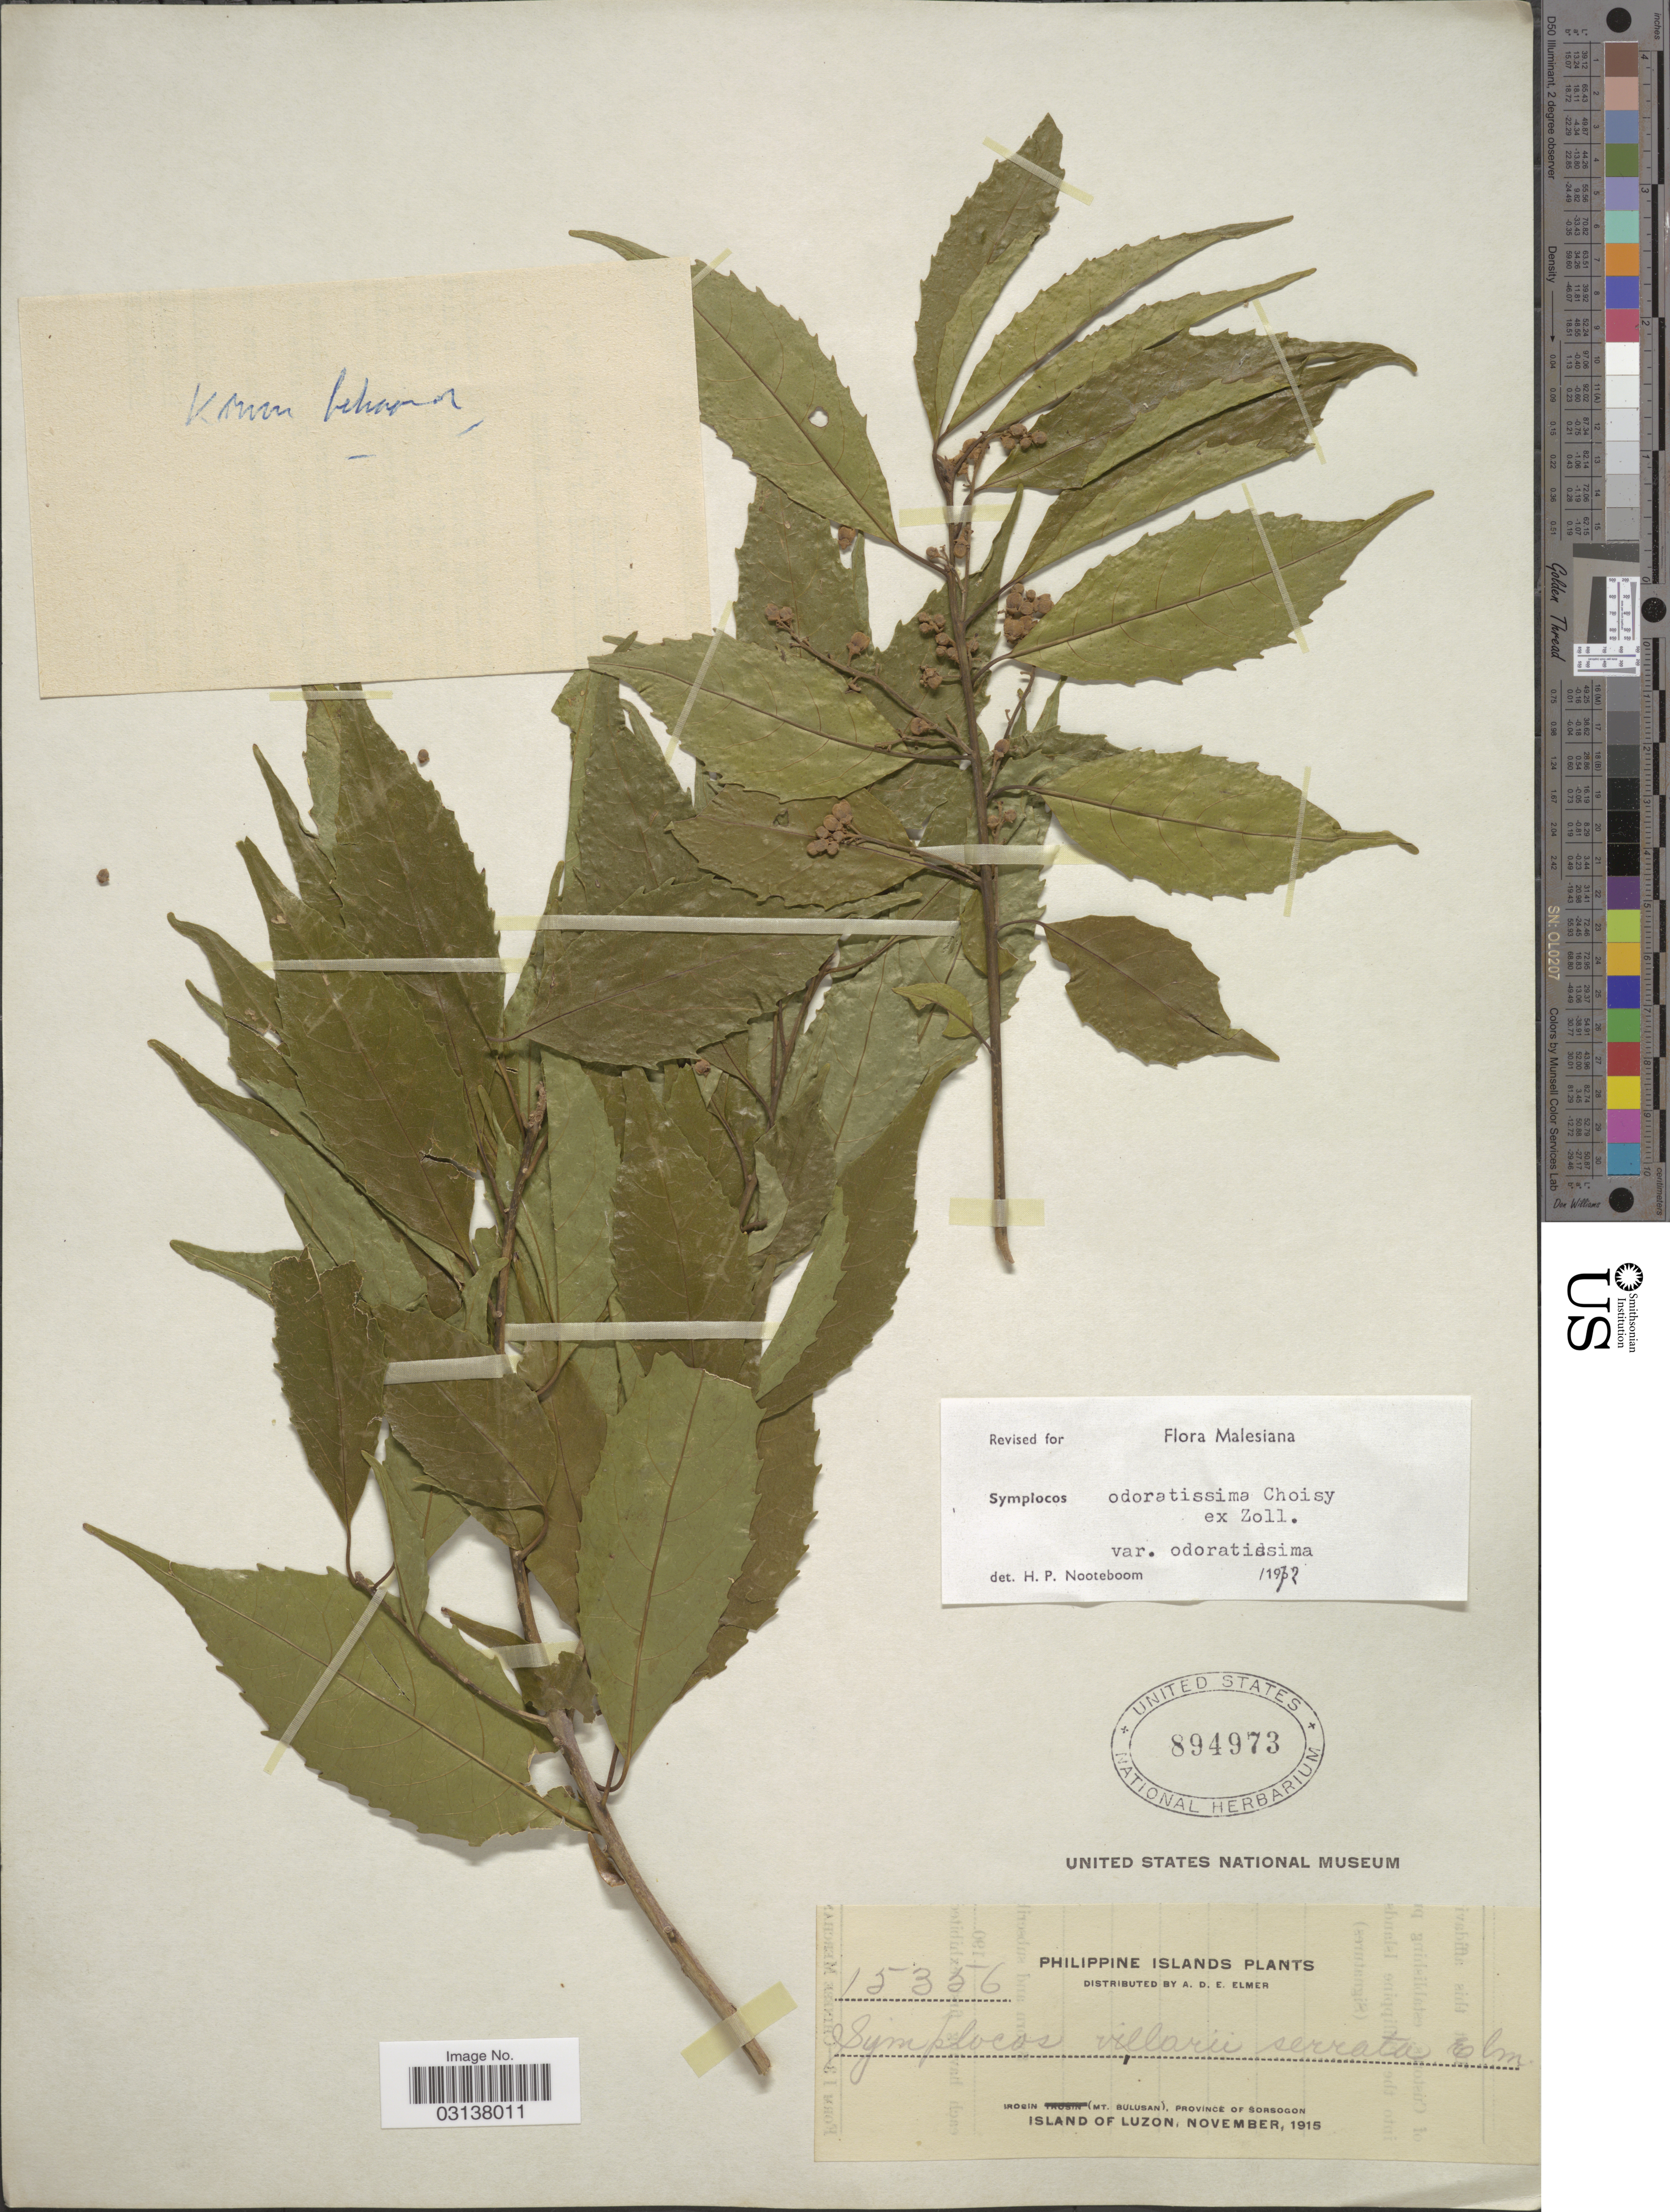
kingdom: Plantae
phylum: Tracheophyta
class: Magnoliopsida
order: Ericales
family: Symplocaceae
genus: Symplocos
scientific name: Symplocos odoratissima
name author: (Blume) Choisy ex Zoll.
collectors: A. D. E. Elmer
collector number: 15356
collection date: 1915-11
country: Philippines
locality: Philippine Islands. Irosin (Mt. Bulusan), Province of Sorsogon. Island of Luzon.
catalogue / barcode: US 894973